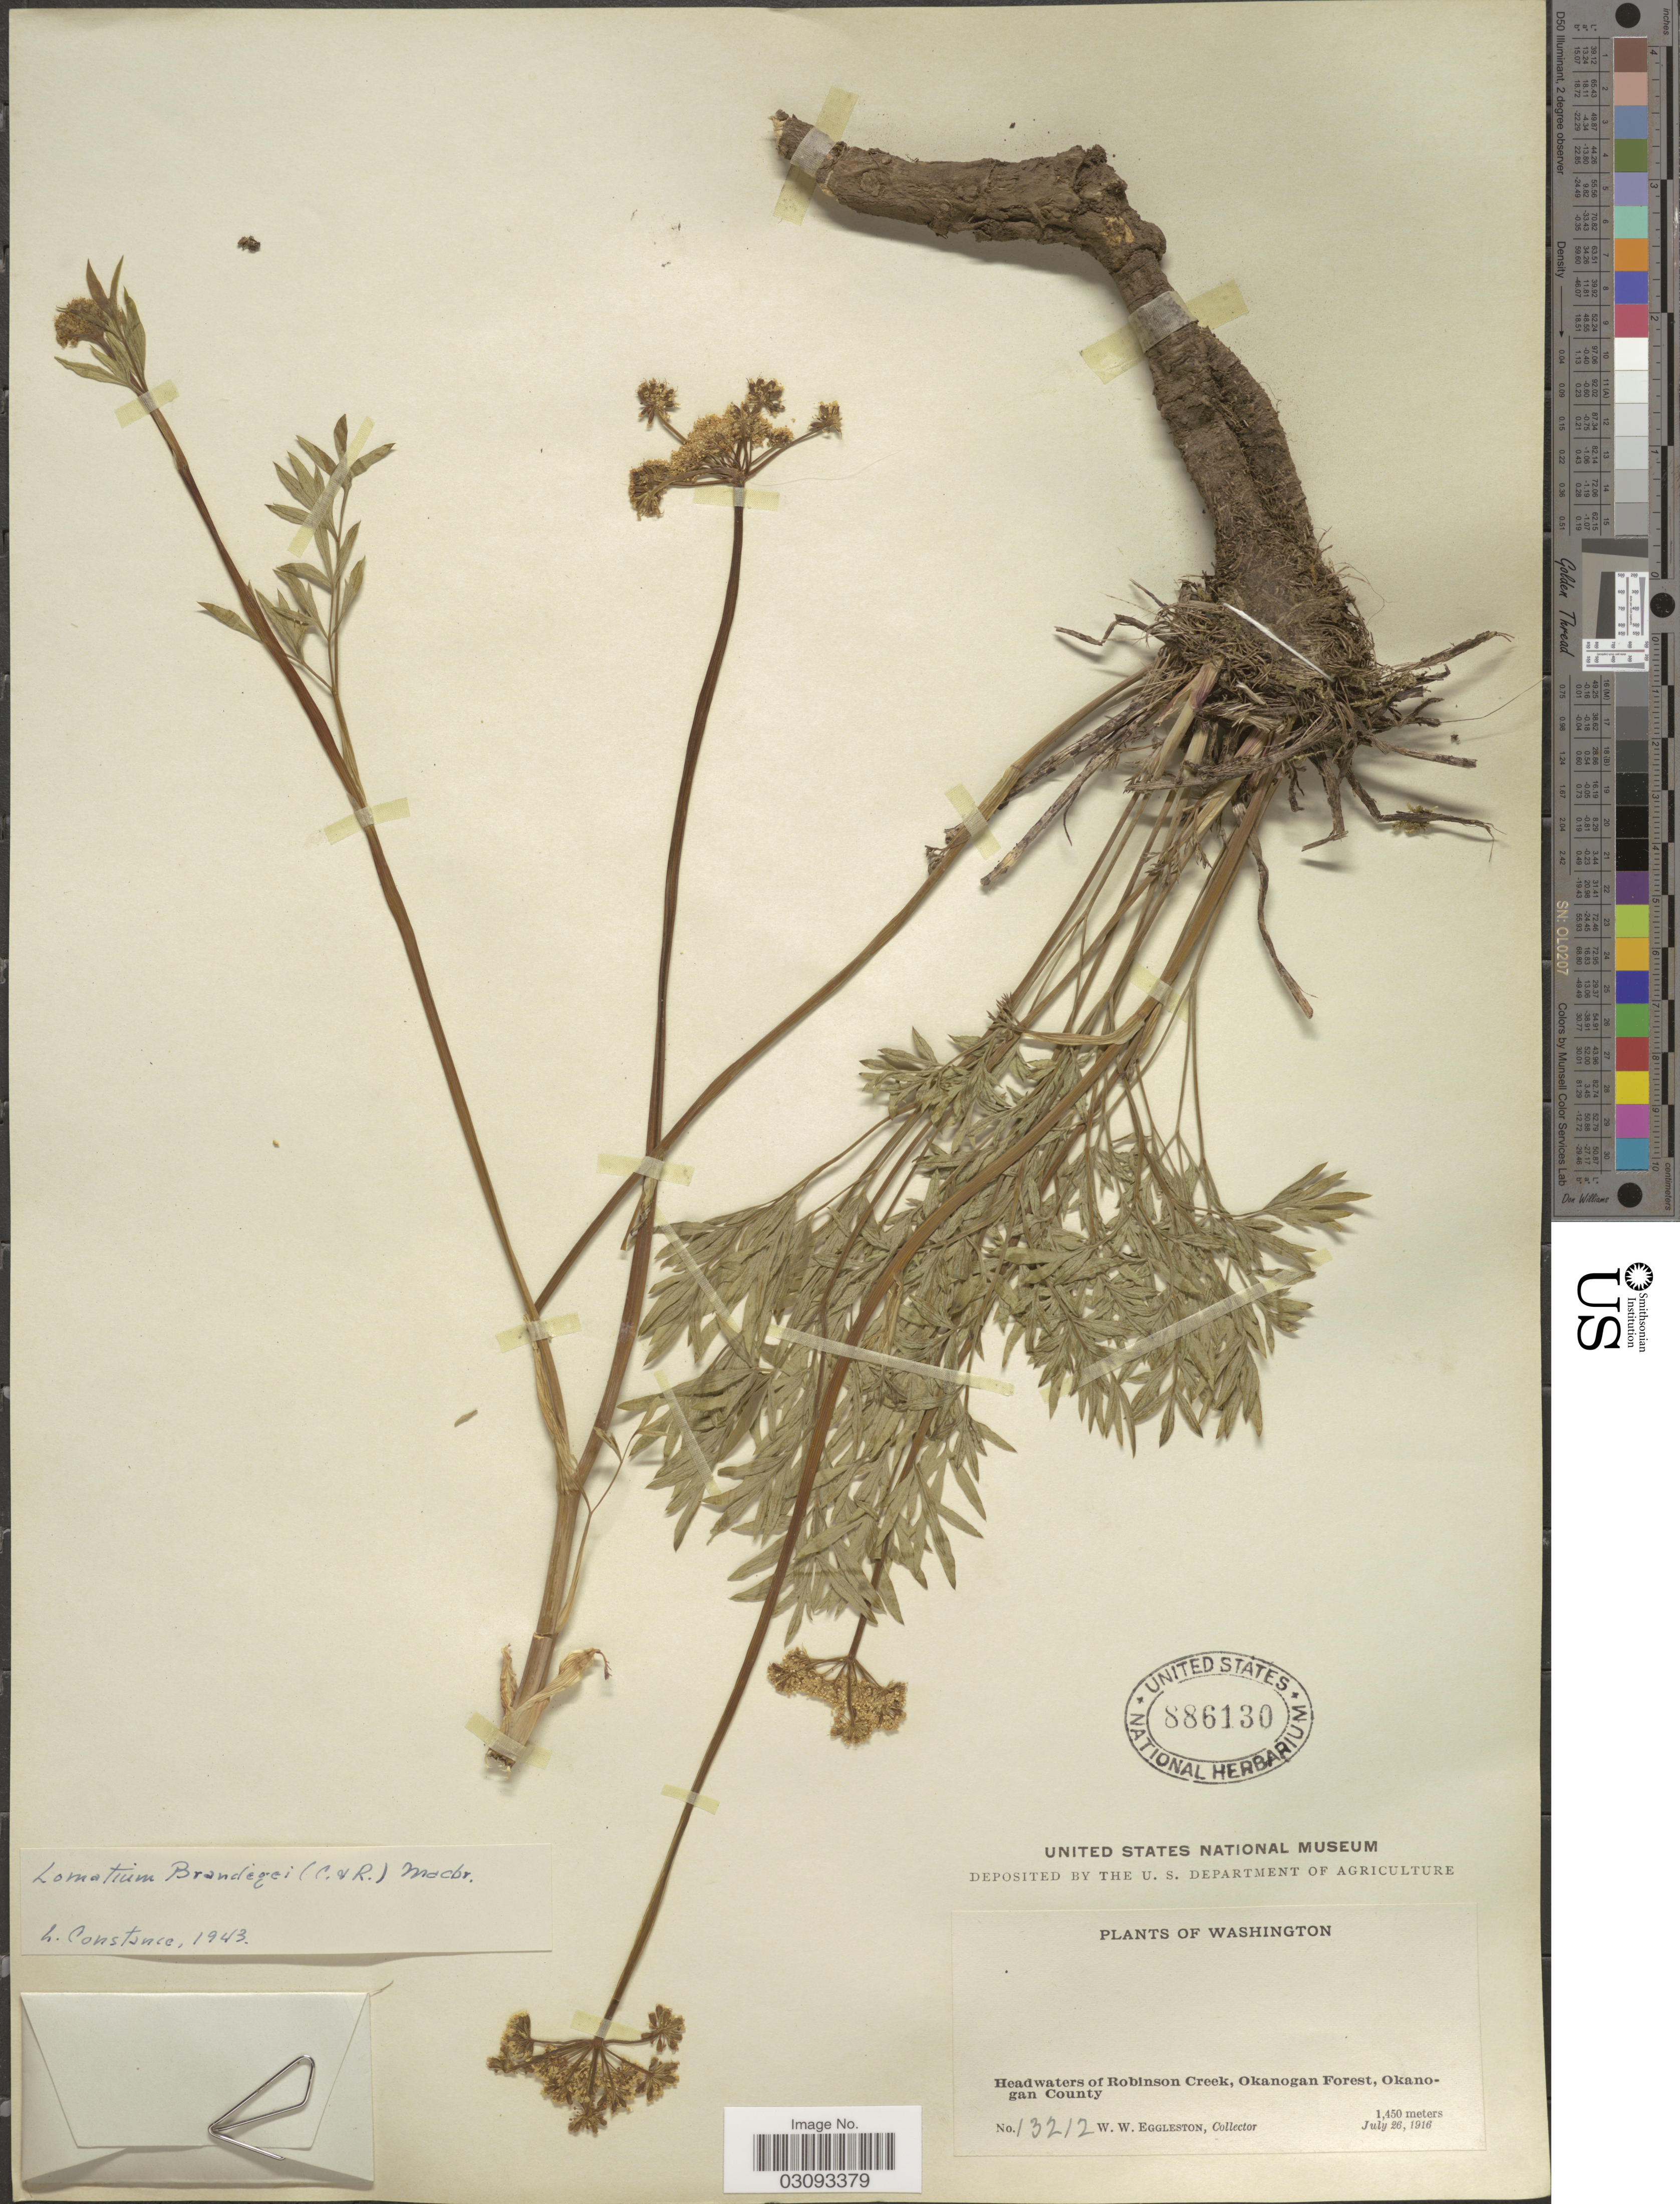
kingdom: Plantae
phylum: Tracheophyta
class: Magnoliopsida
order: Apiales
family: Apiaceae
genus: Lomatium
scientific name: Lomatium brandegeei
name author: (J.M. Coult. & Rose) J.F. Macbr.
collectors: W. W. Eggleston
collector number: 13212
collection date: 1916-07-26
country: United States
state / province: Washington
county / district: Okanogan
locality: Headwaters of Robinson Creek, Okanogan Forest, Okanogan County.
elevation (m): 1450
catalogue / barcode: US 886130